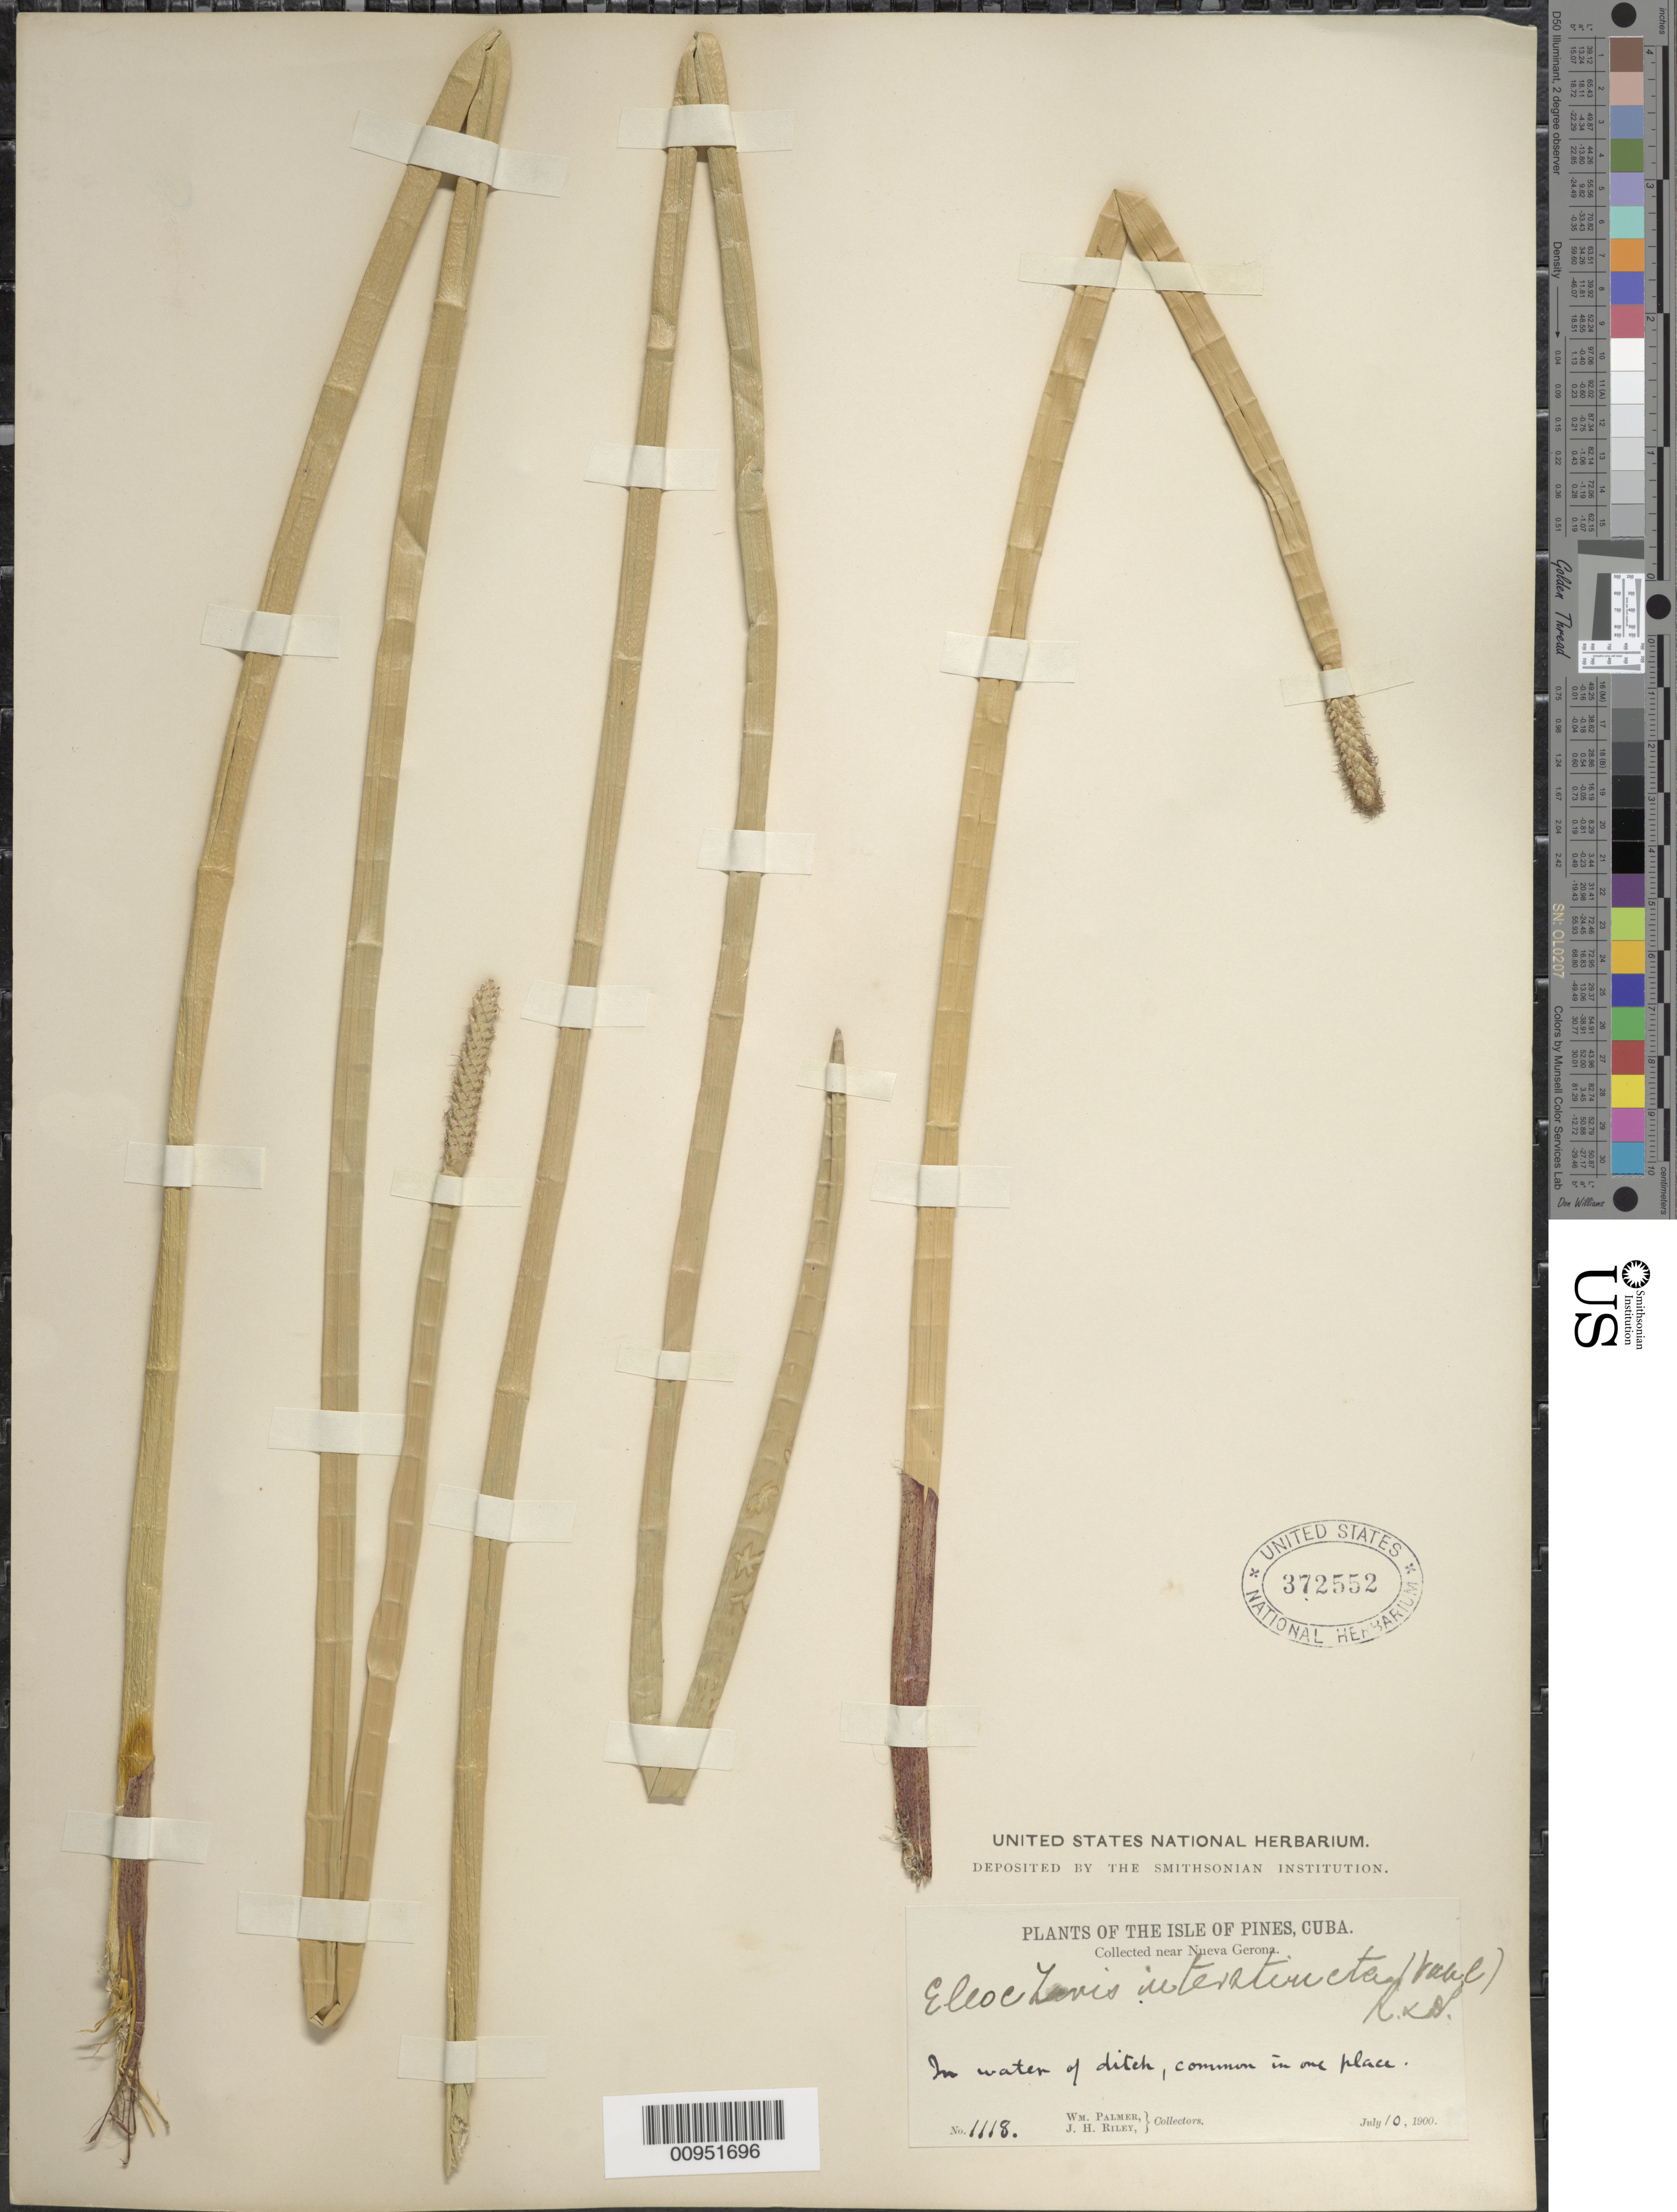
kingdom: Plantae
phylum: Tracheophyta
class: Liliopsida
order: Poales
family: Cyperaceae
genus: Eleocharis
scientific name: Eleocharis interstincta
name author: (Vahl) Roem. & Schult.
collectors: W. Palmer & J. H. Riley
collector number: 1118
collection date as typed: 10 Jul 1900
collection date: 1900-07-10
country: Cuba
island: Isla de la Juventud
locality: Ditch near Nueva Gerona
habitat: In water of ditch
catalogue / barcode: US 372552